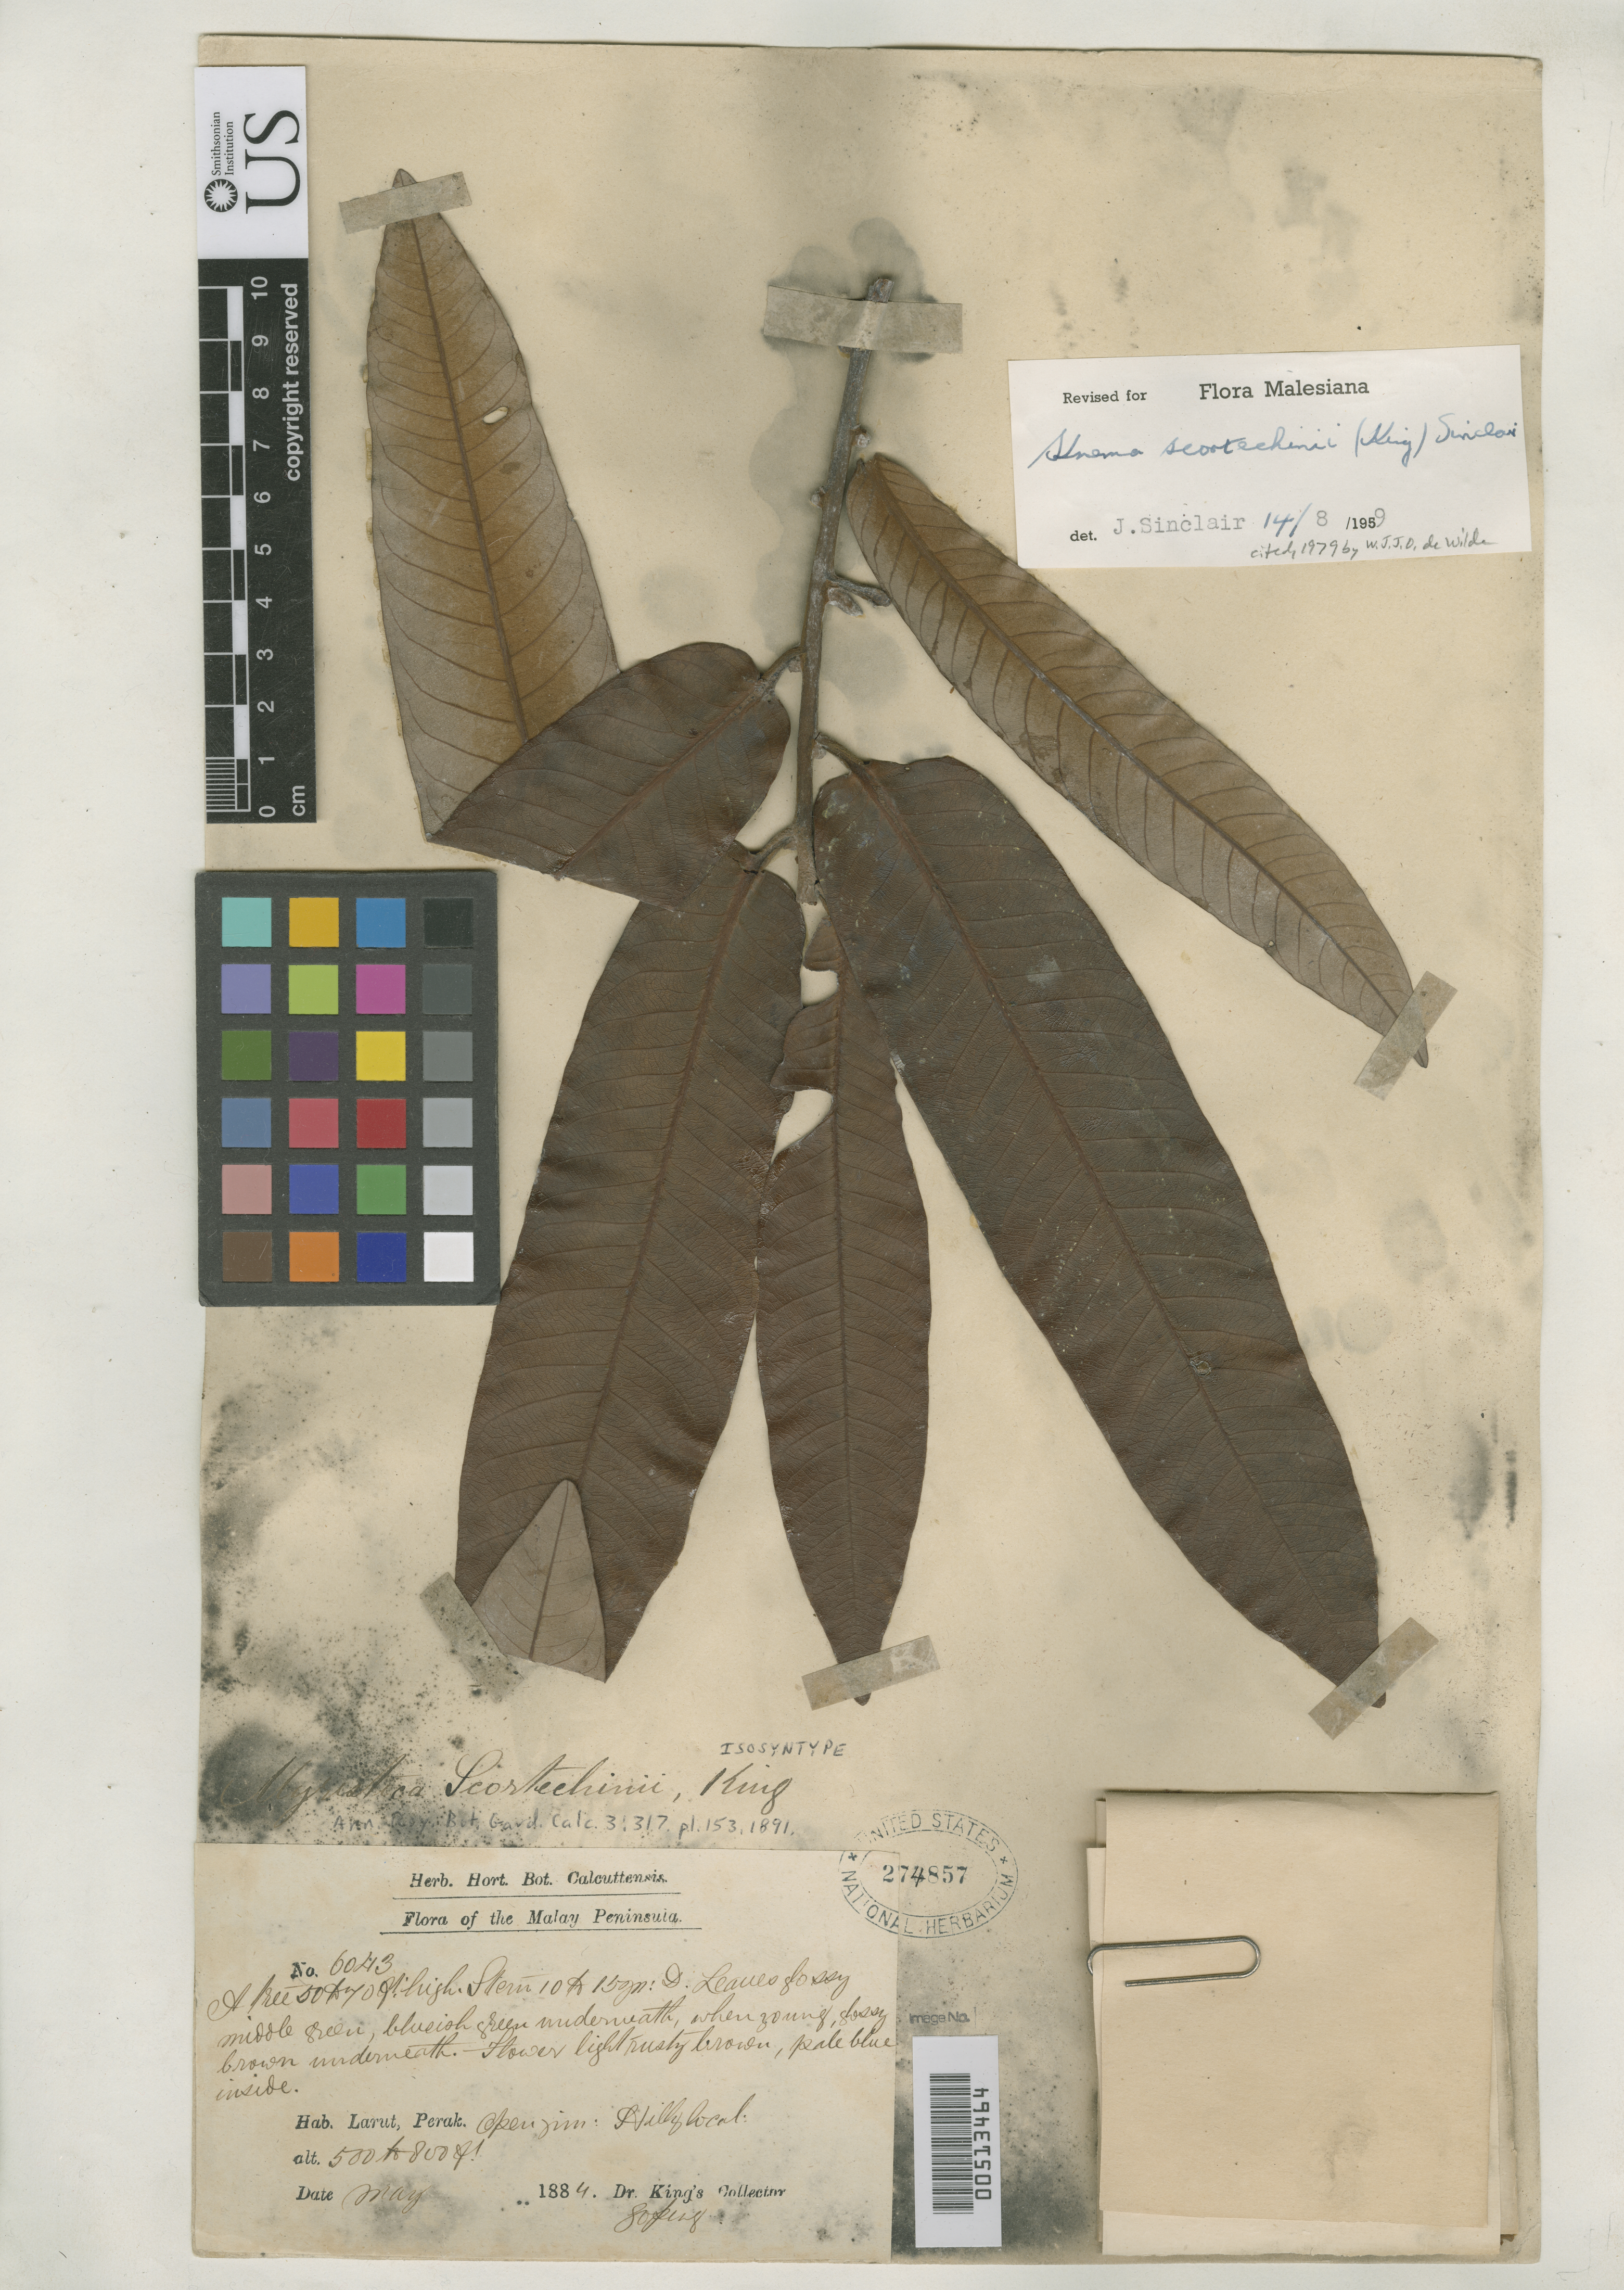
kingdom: Plantae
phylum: Tracheophyta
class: Magnoliopsida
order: Magnoliales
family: Myristicaceae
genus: Myristica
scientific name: Myristica scortechinii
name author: King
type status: Isosyntype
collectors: Dr. King's collector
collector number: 6043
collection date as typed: May 1884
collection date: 1884-05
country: Malaysia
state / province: Perak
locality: Larut, Soping. [Malay Peninsula]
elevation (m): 152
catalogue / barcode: US 274857